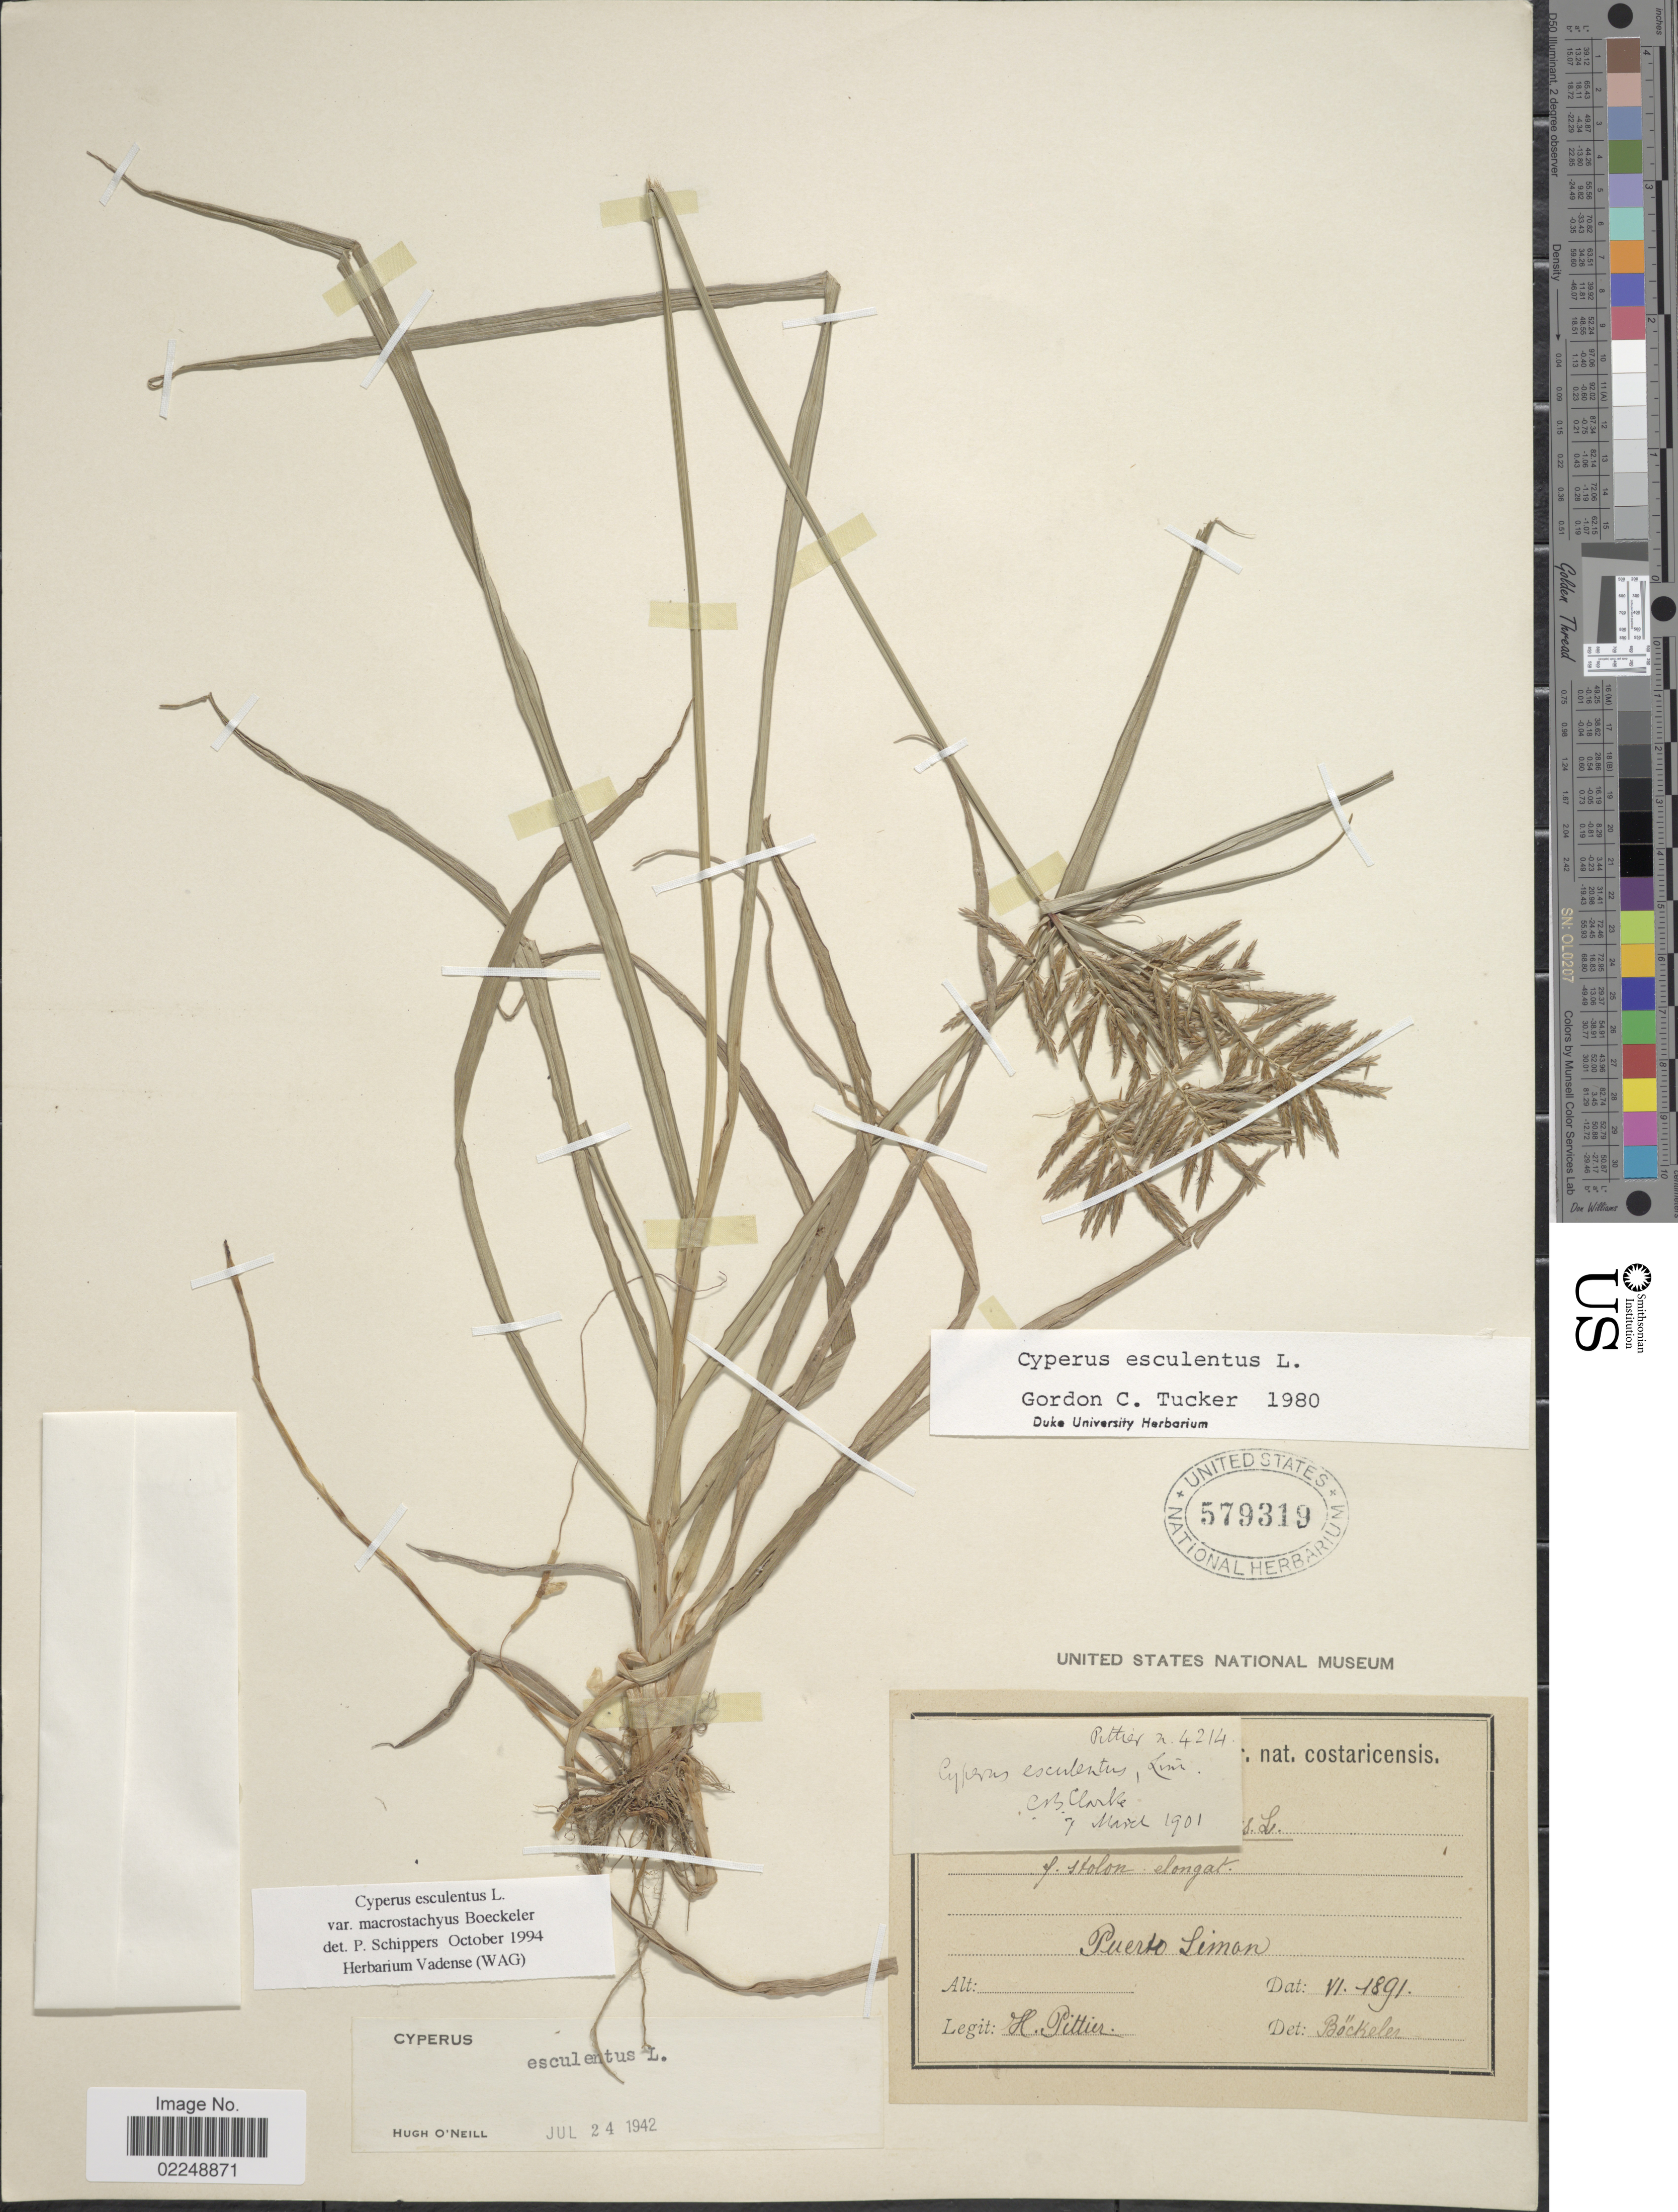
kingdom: Plantae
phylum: Tracheophyta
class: Liliopsida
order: Poales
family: Cyperaceae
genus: Cyperus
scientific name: Cyperus esculentus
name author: L.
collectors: H. F. Pittier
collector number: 4214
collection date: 1891-06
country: Costa Rica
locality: Puerto Limon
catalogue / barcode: US 579319